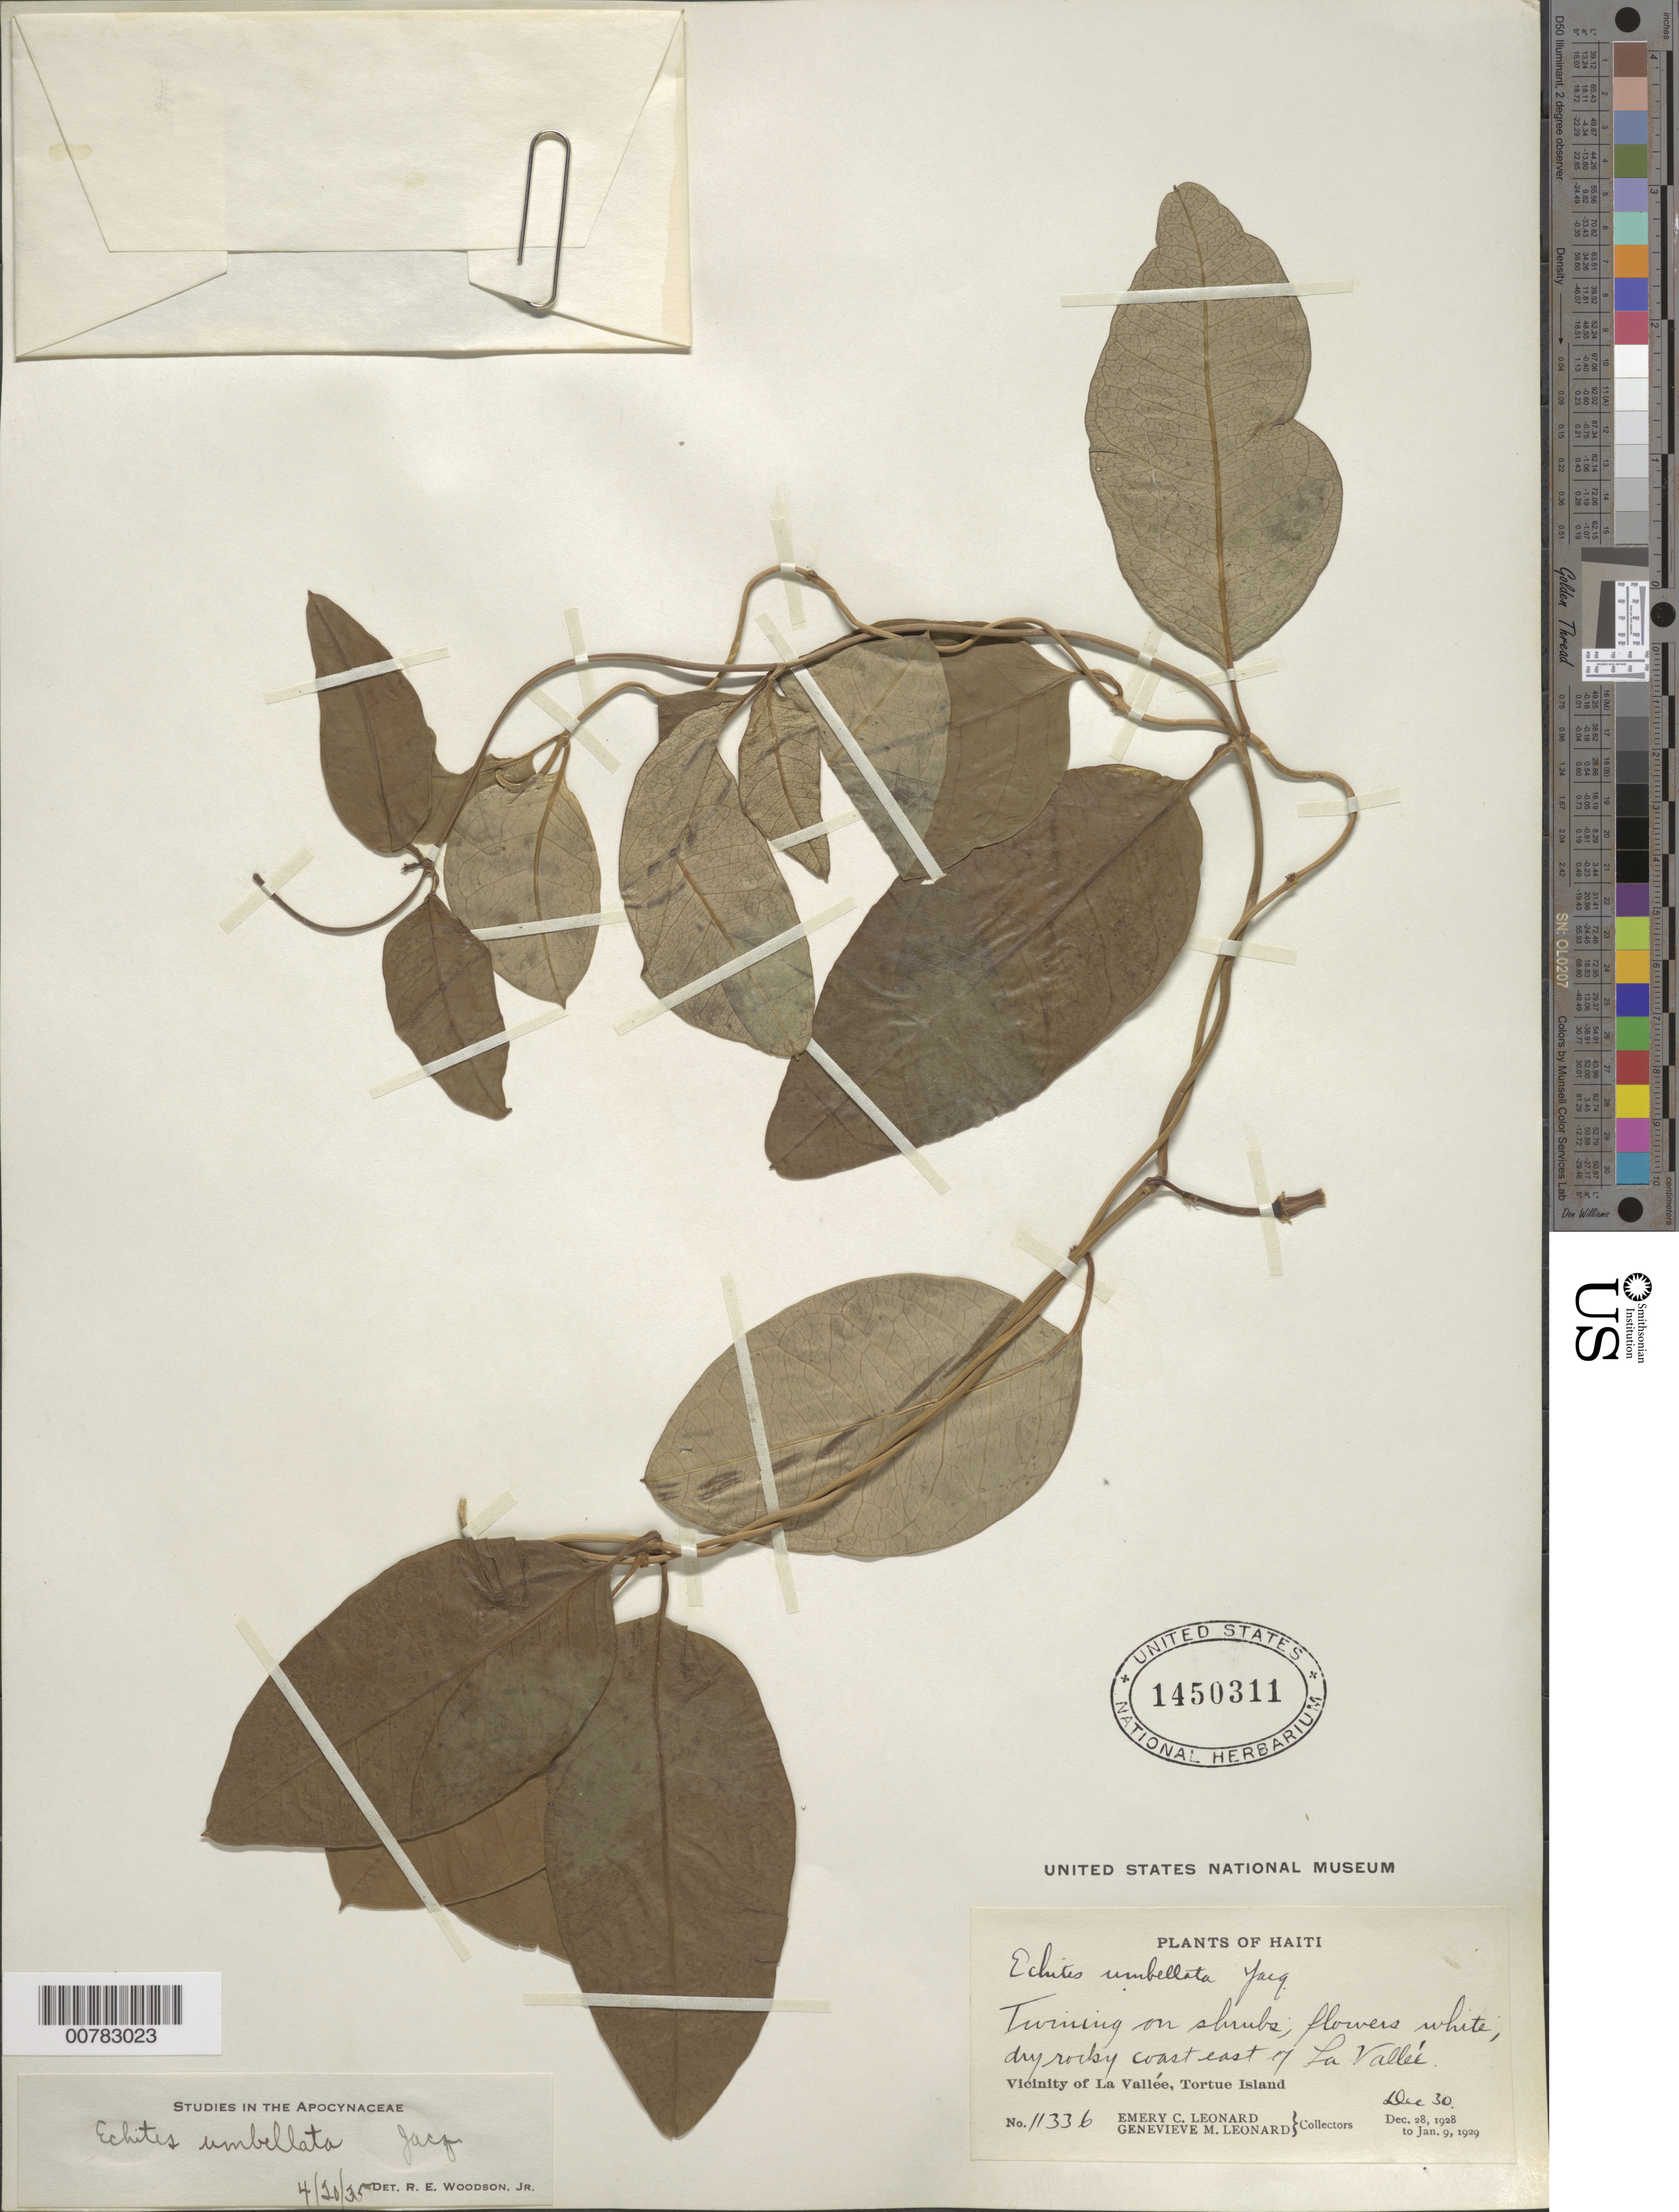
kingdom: Plantae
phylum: Tracheophyta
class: Magnoliopsida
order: Gentianales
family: Apocynaceae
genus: Echites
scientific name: Echites umbellatus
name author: Jacq.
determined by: Woodson, R. E., Jr.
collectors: E. C. Leonard & G. M. Leonard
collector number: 11336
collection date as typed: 30 Dec 1928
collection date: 1928-12-30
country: Haiti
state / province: Nord-Óuest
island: Île de la Tortue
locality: Tortue Island, vicinity of La Vallée, east of La Vallée.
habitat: Dry rocky coast.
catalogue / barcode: US 1450311